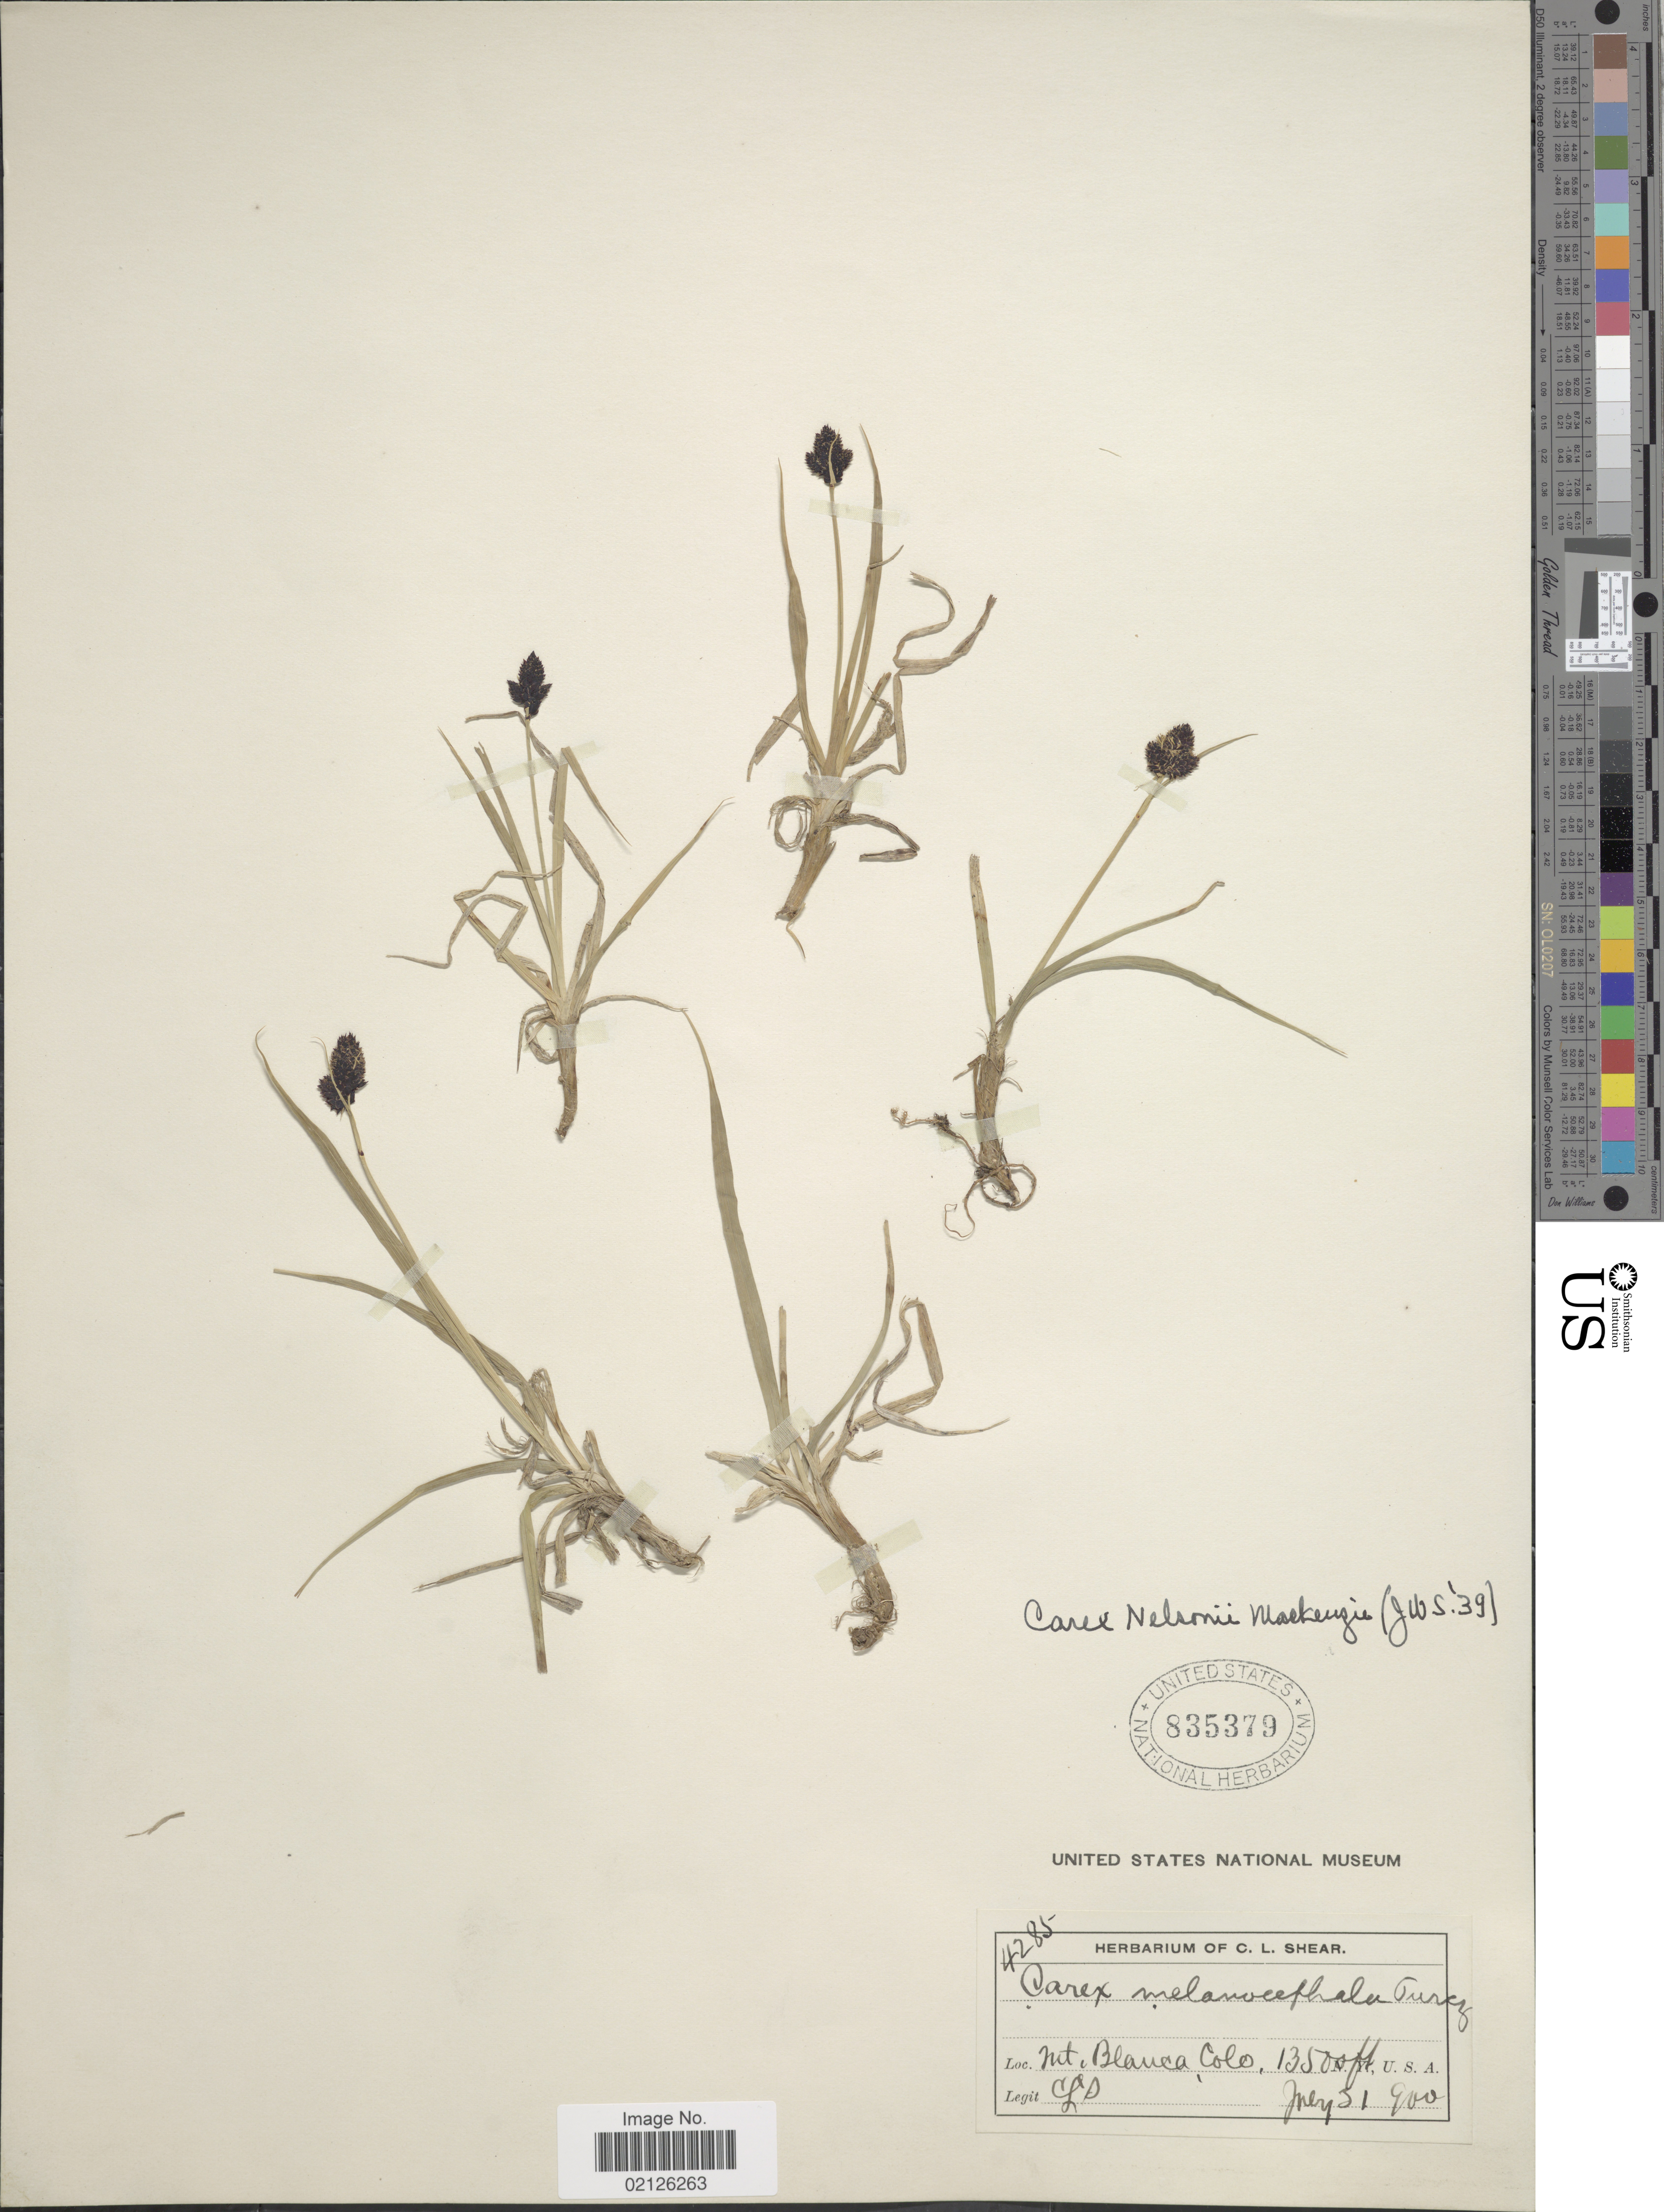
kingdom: Plantae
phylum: Tracheophyta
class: Liliopsida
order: Poales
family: Cyperaceae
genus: Carex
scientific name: Carex nelsonii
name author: Mack.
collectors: C. L. Shear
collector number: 4285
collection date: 1900-07-31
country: United States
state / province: Colorado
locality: Mt Blanca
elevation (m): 4115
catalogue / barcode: US 835379